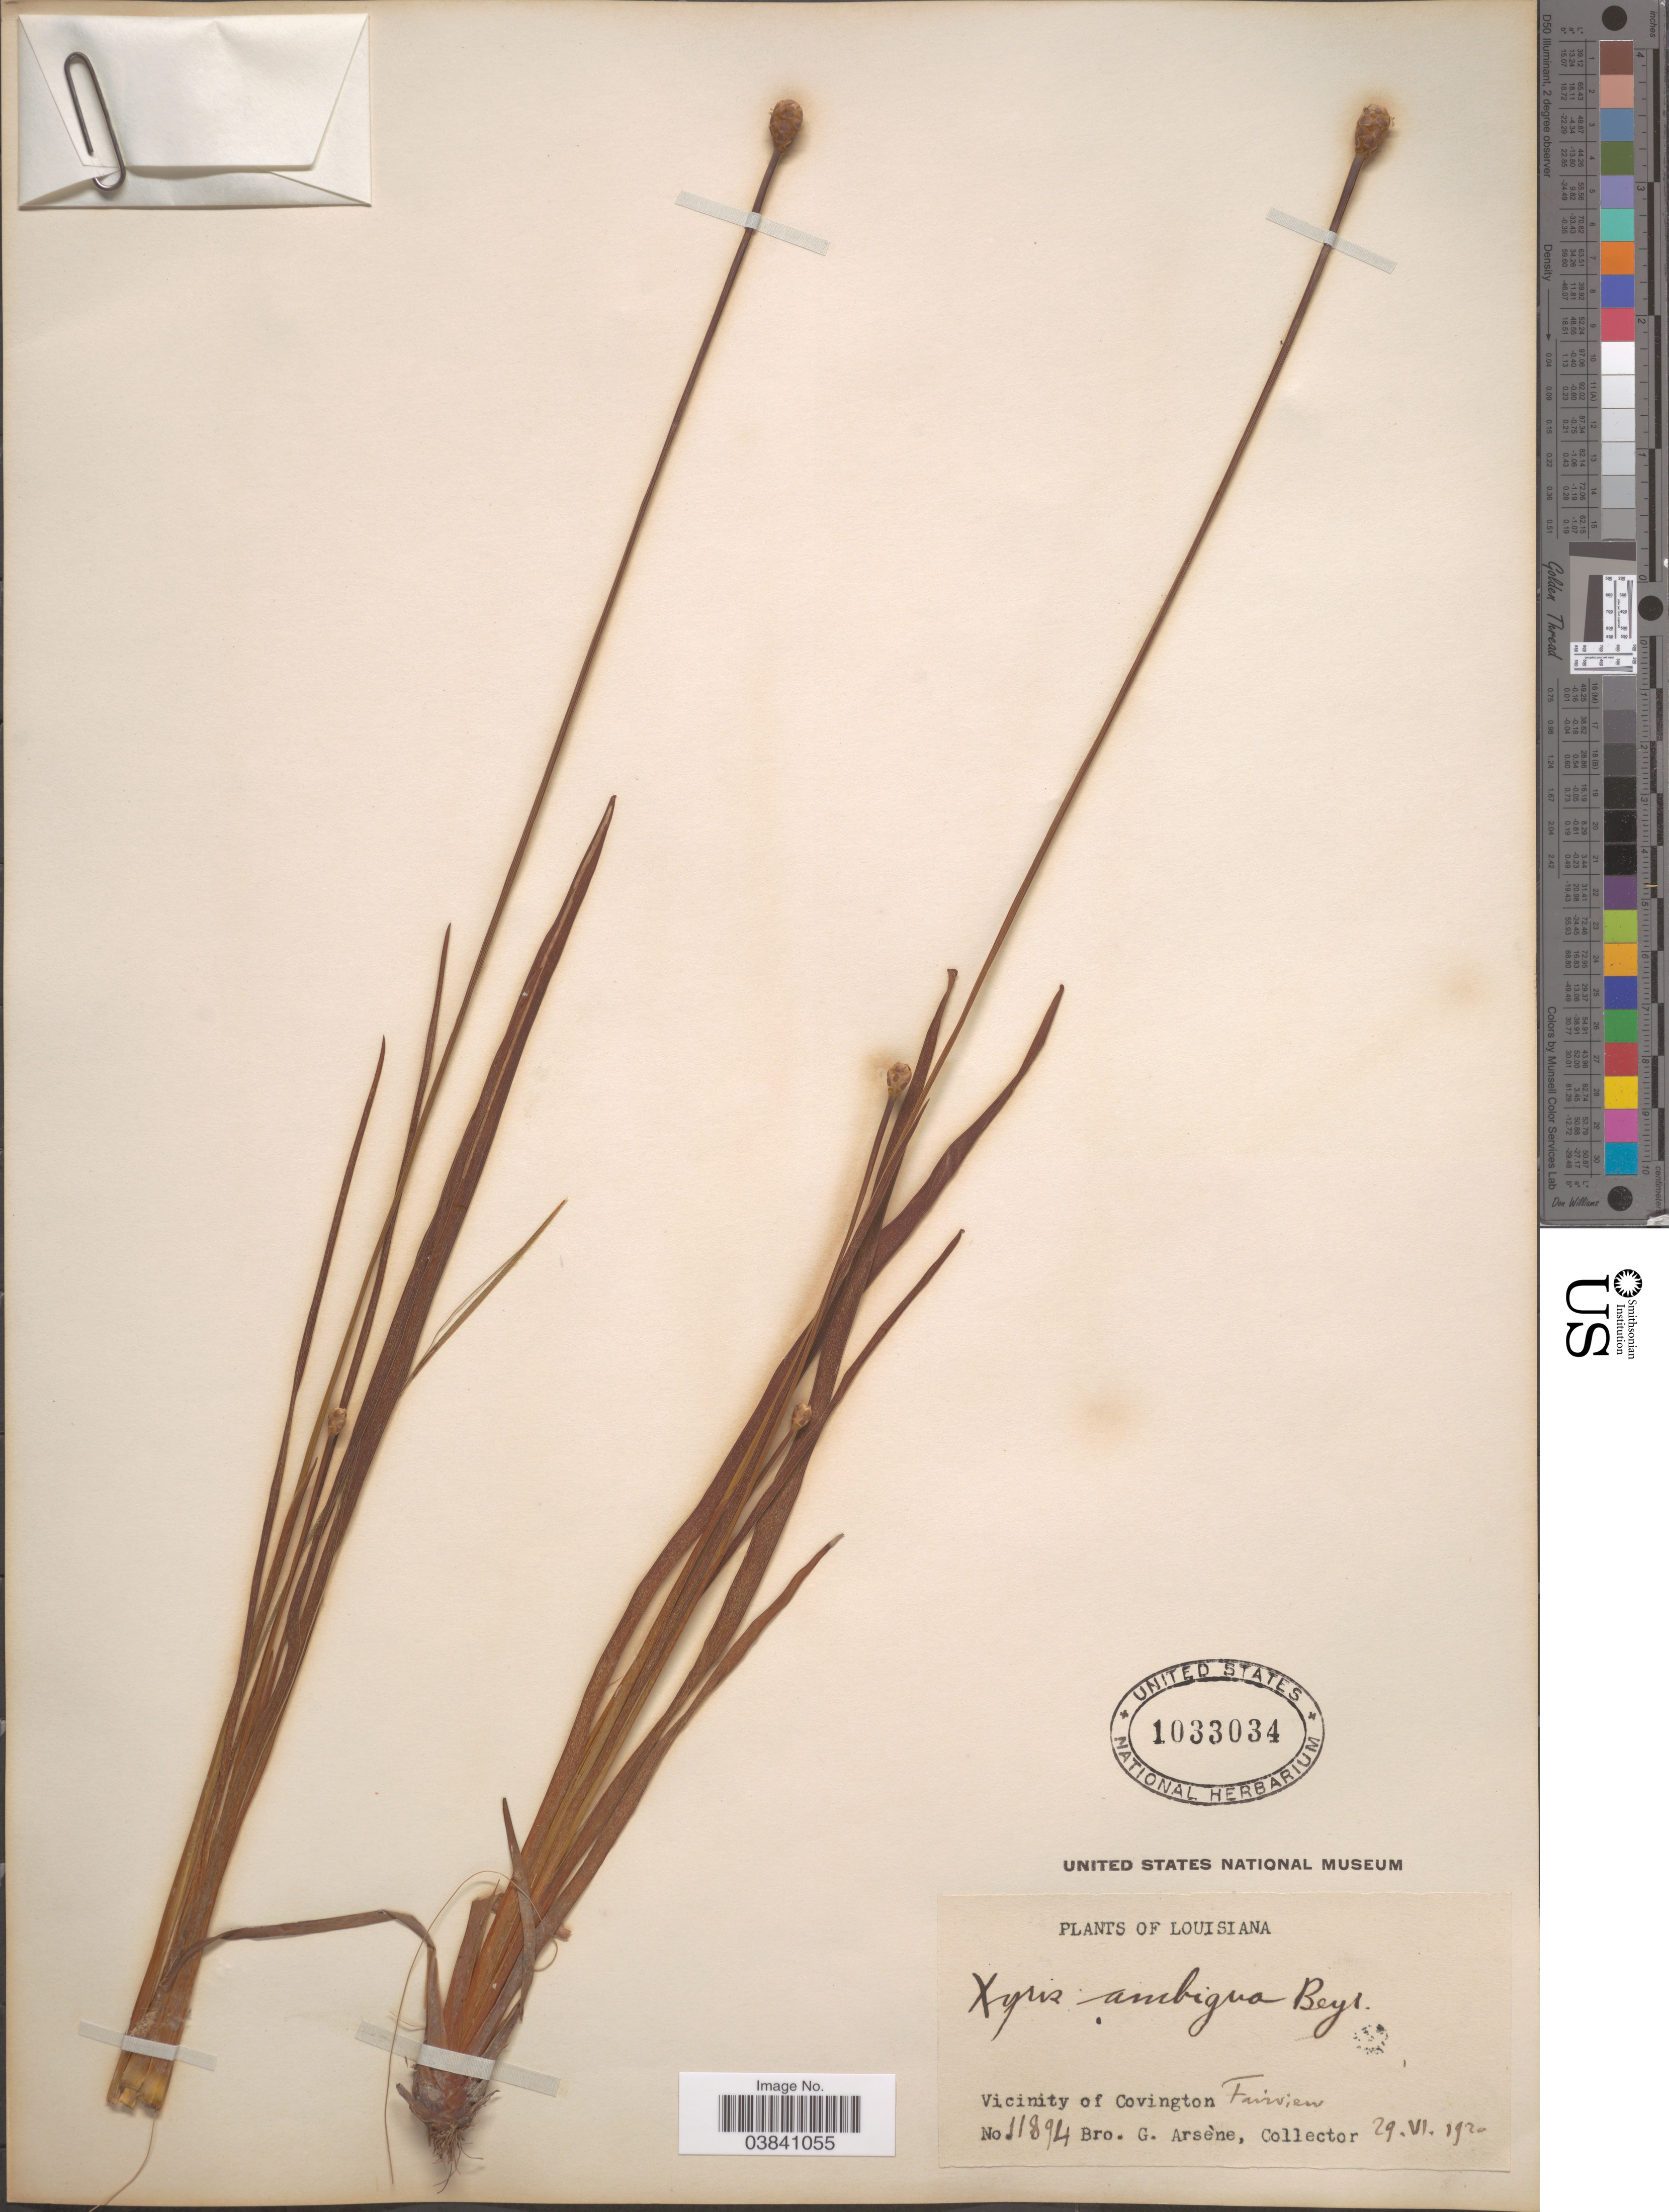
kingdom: Plantae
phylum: Tracheophyta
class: Liliopsida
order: Poales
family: Xyridaceae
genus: Xyris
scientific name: Xyris ambigua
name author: Beyr. ex Kunth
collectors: Bro. G. Arsène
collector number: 11894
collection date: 1920-06-19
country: United States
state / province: Louisiana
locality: Vicinity of Covington Fairview.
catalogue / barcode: US 1033034